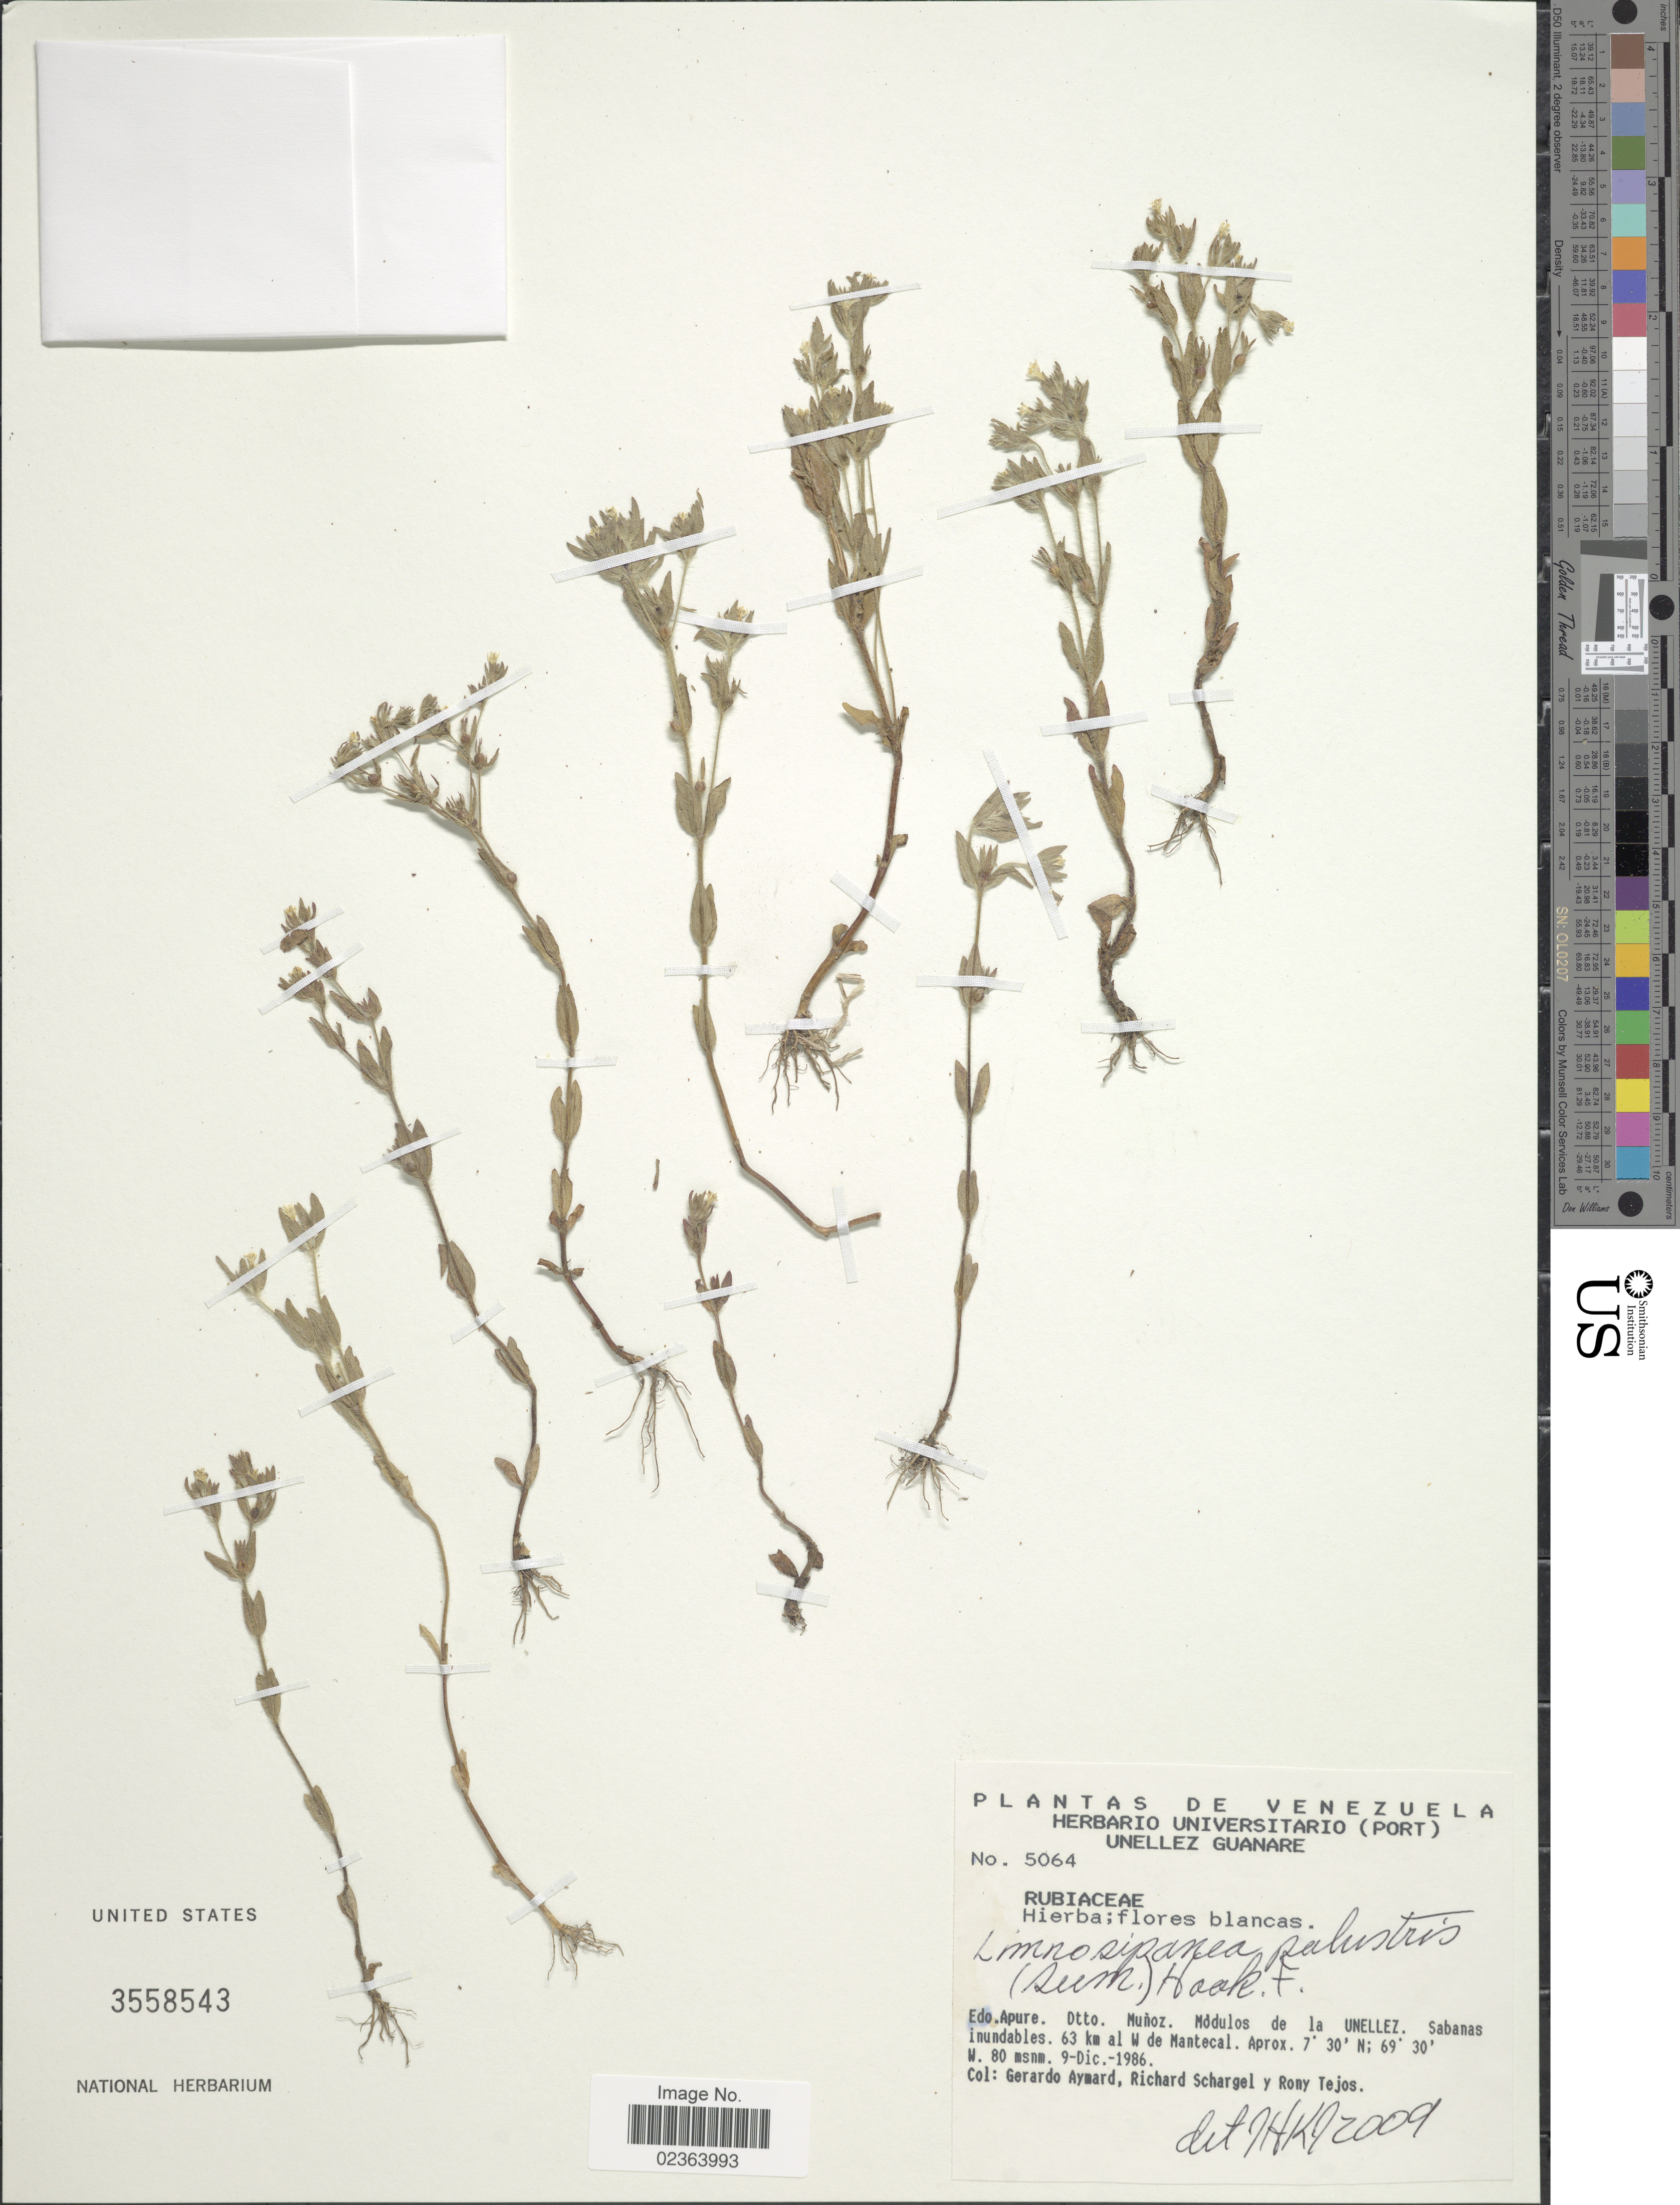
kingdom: Plantae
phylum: Tracheophyta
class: Magnoliopsida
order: Gentianales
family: Rubiaceae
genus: Limnosipanea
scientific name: Limnosipanea palustris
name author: (Seem.) Hook. f.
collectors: G. A. Aymard, R. Schargel & R. Tejos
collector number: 5064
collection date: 1986-12-09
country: Venezuela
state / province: Apure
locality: Edo. Apure, Dtto. Munoz, Modulos de la Unelez, Sabanas inundables, 63 km al W de Mantecal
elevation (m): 80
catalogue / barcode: US 3558543